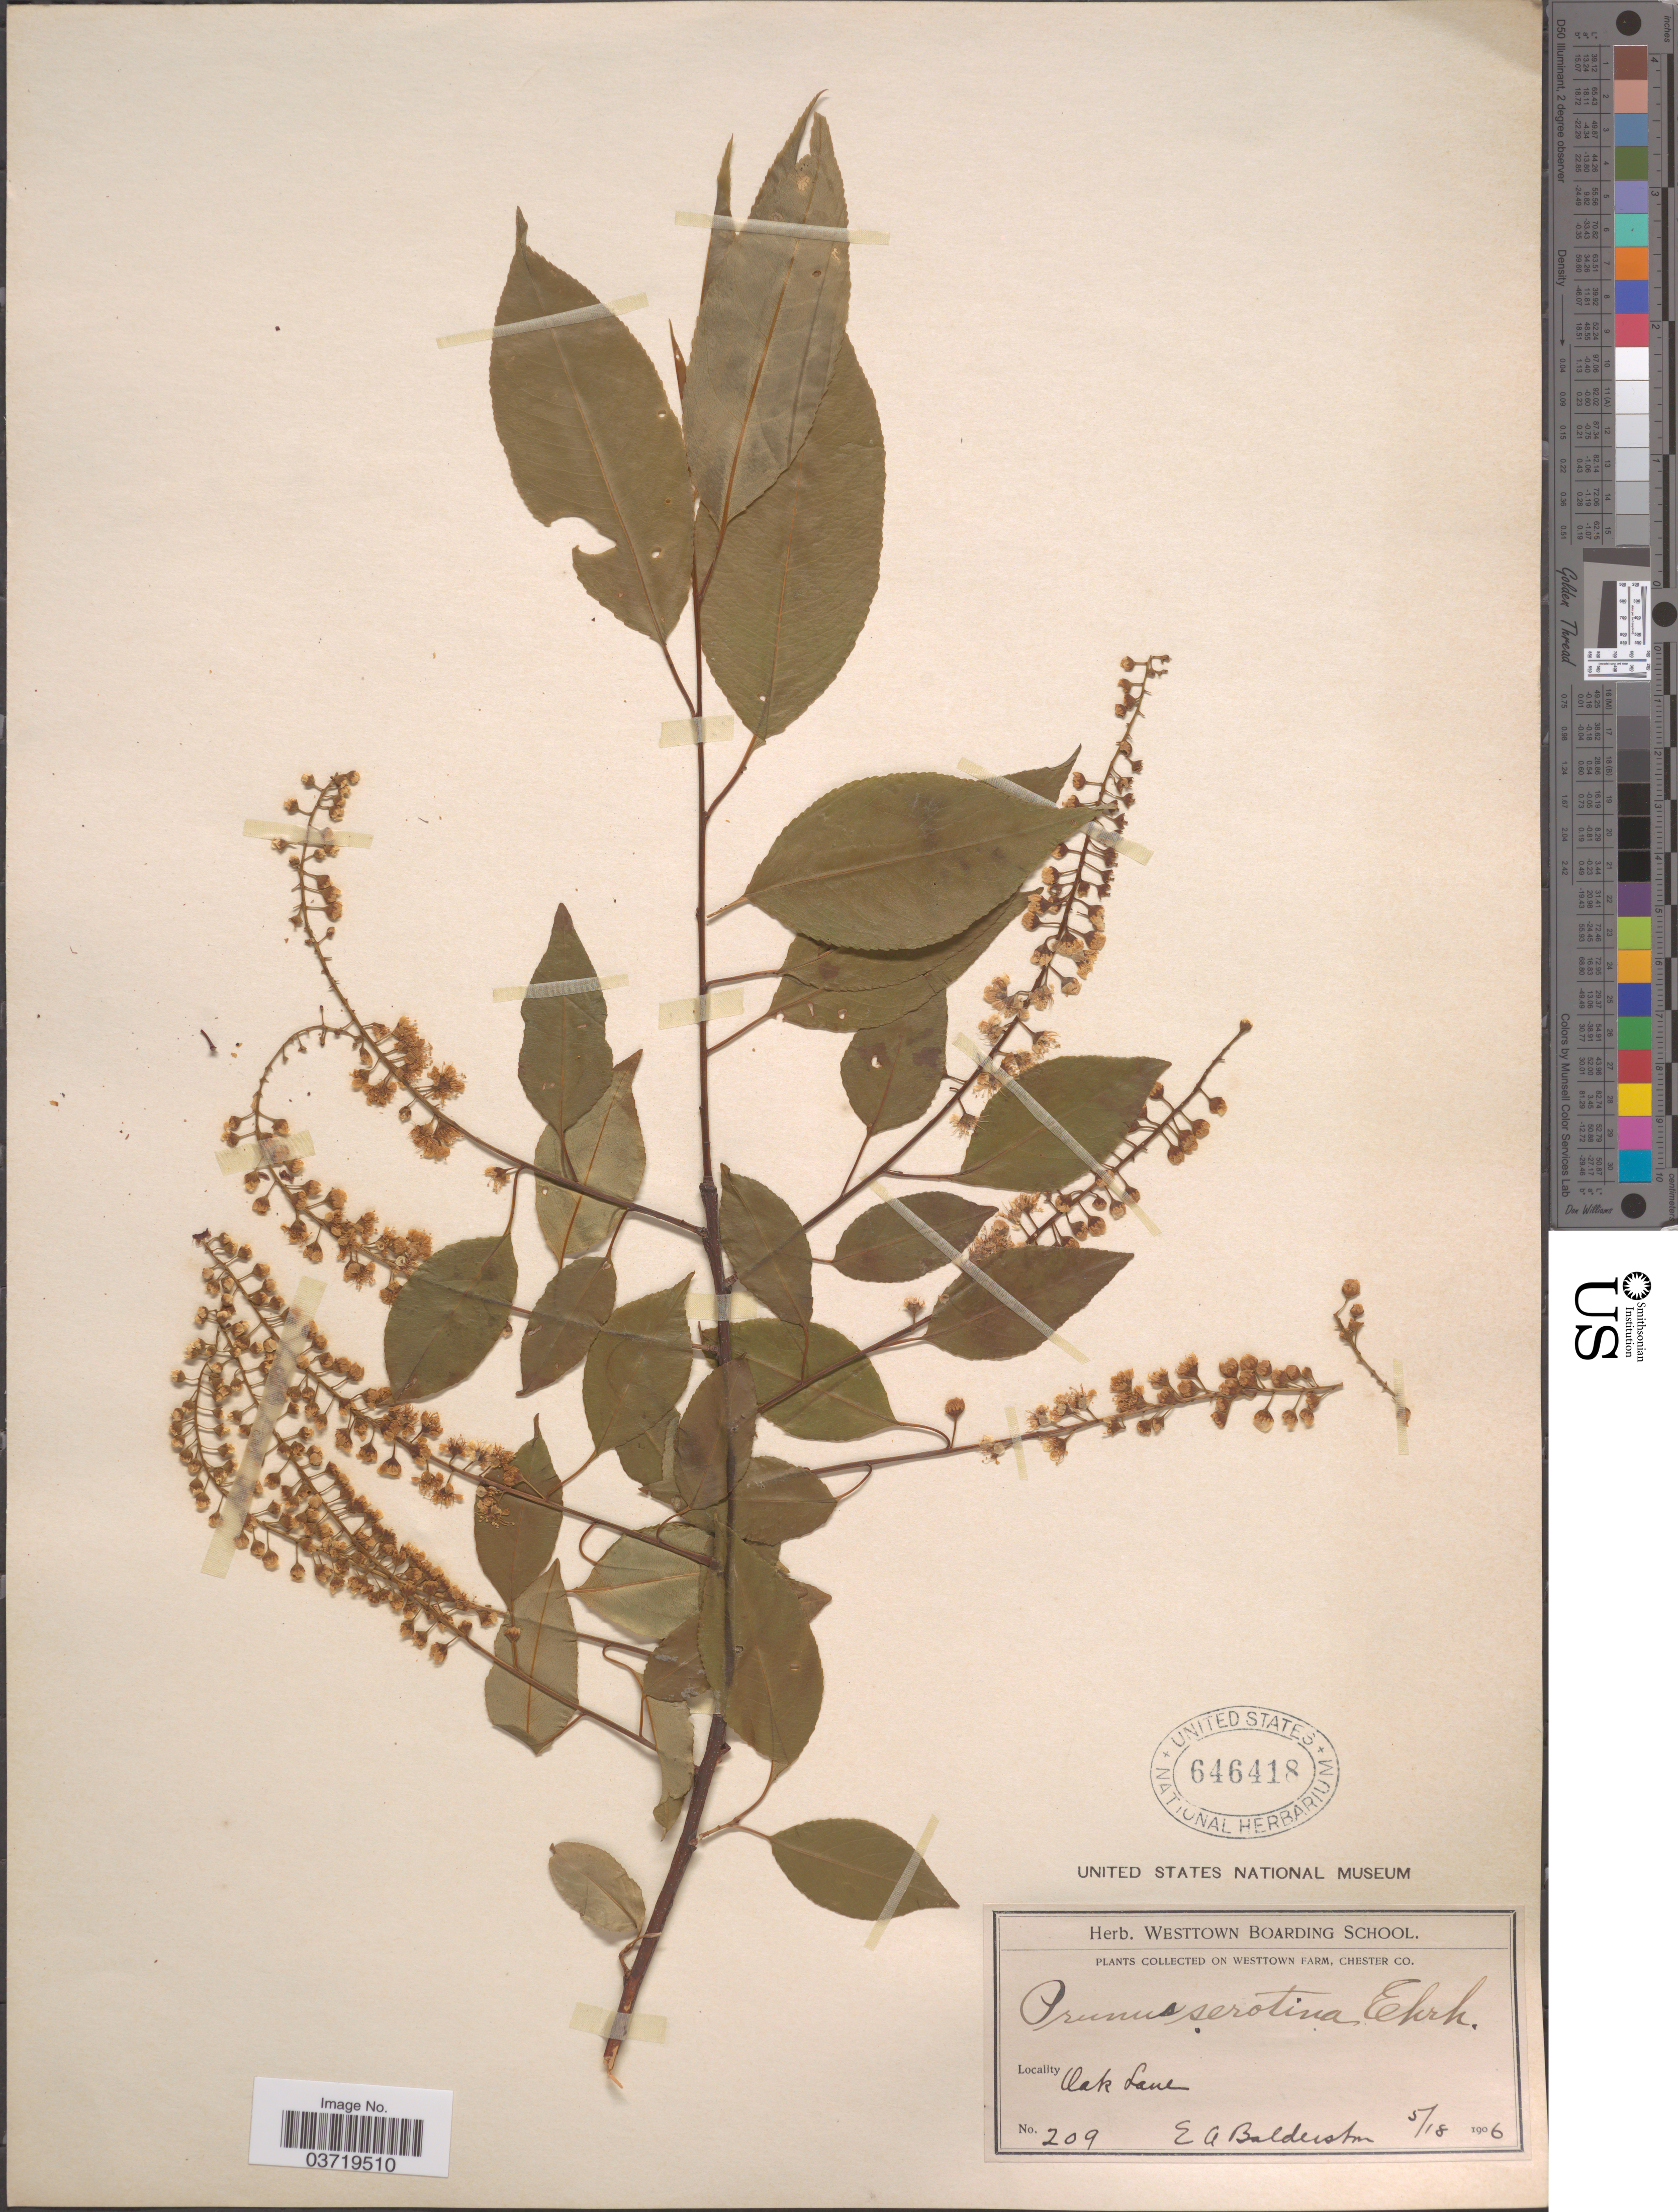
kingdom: Plantae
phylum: Tracheophyta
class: Magnoliopsida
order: Rosales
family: Rosaceae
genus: Prunus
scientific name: Prunus serotina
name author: Ehrh.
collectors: E. Balderston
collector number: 209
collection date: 1906-05-18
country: United States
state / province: Pennsylvania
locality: Westtown Farm, Chester Co. Oak Lane.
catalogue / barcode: US 646418